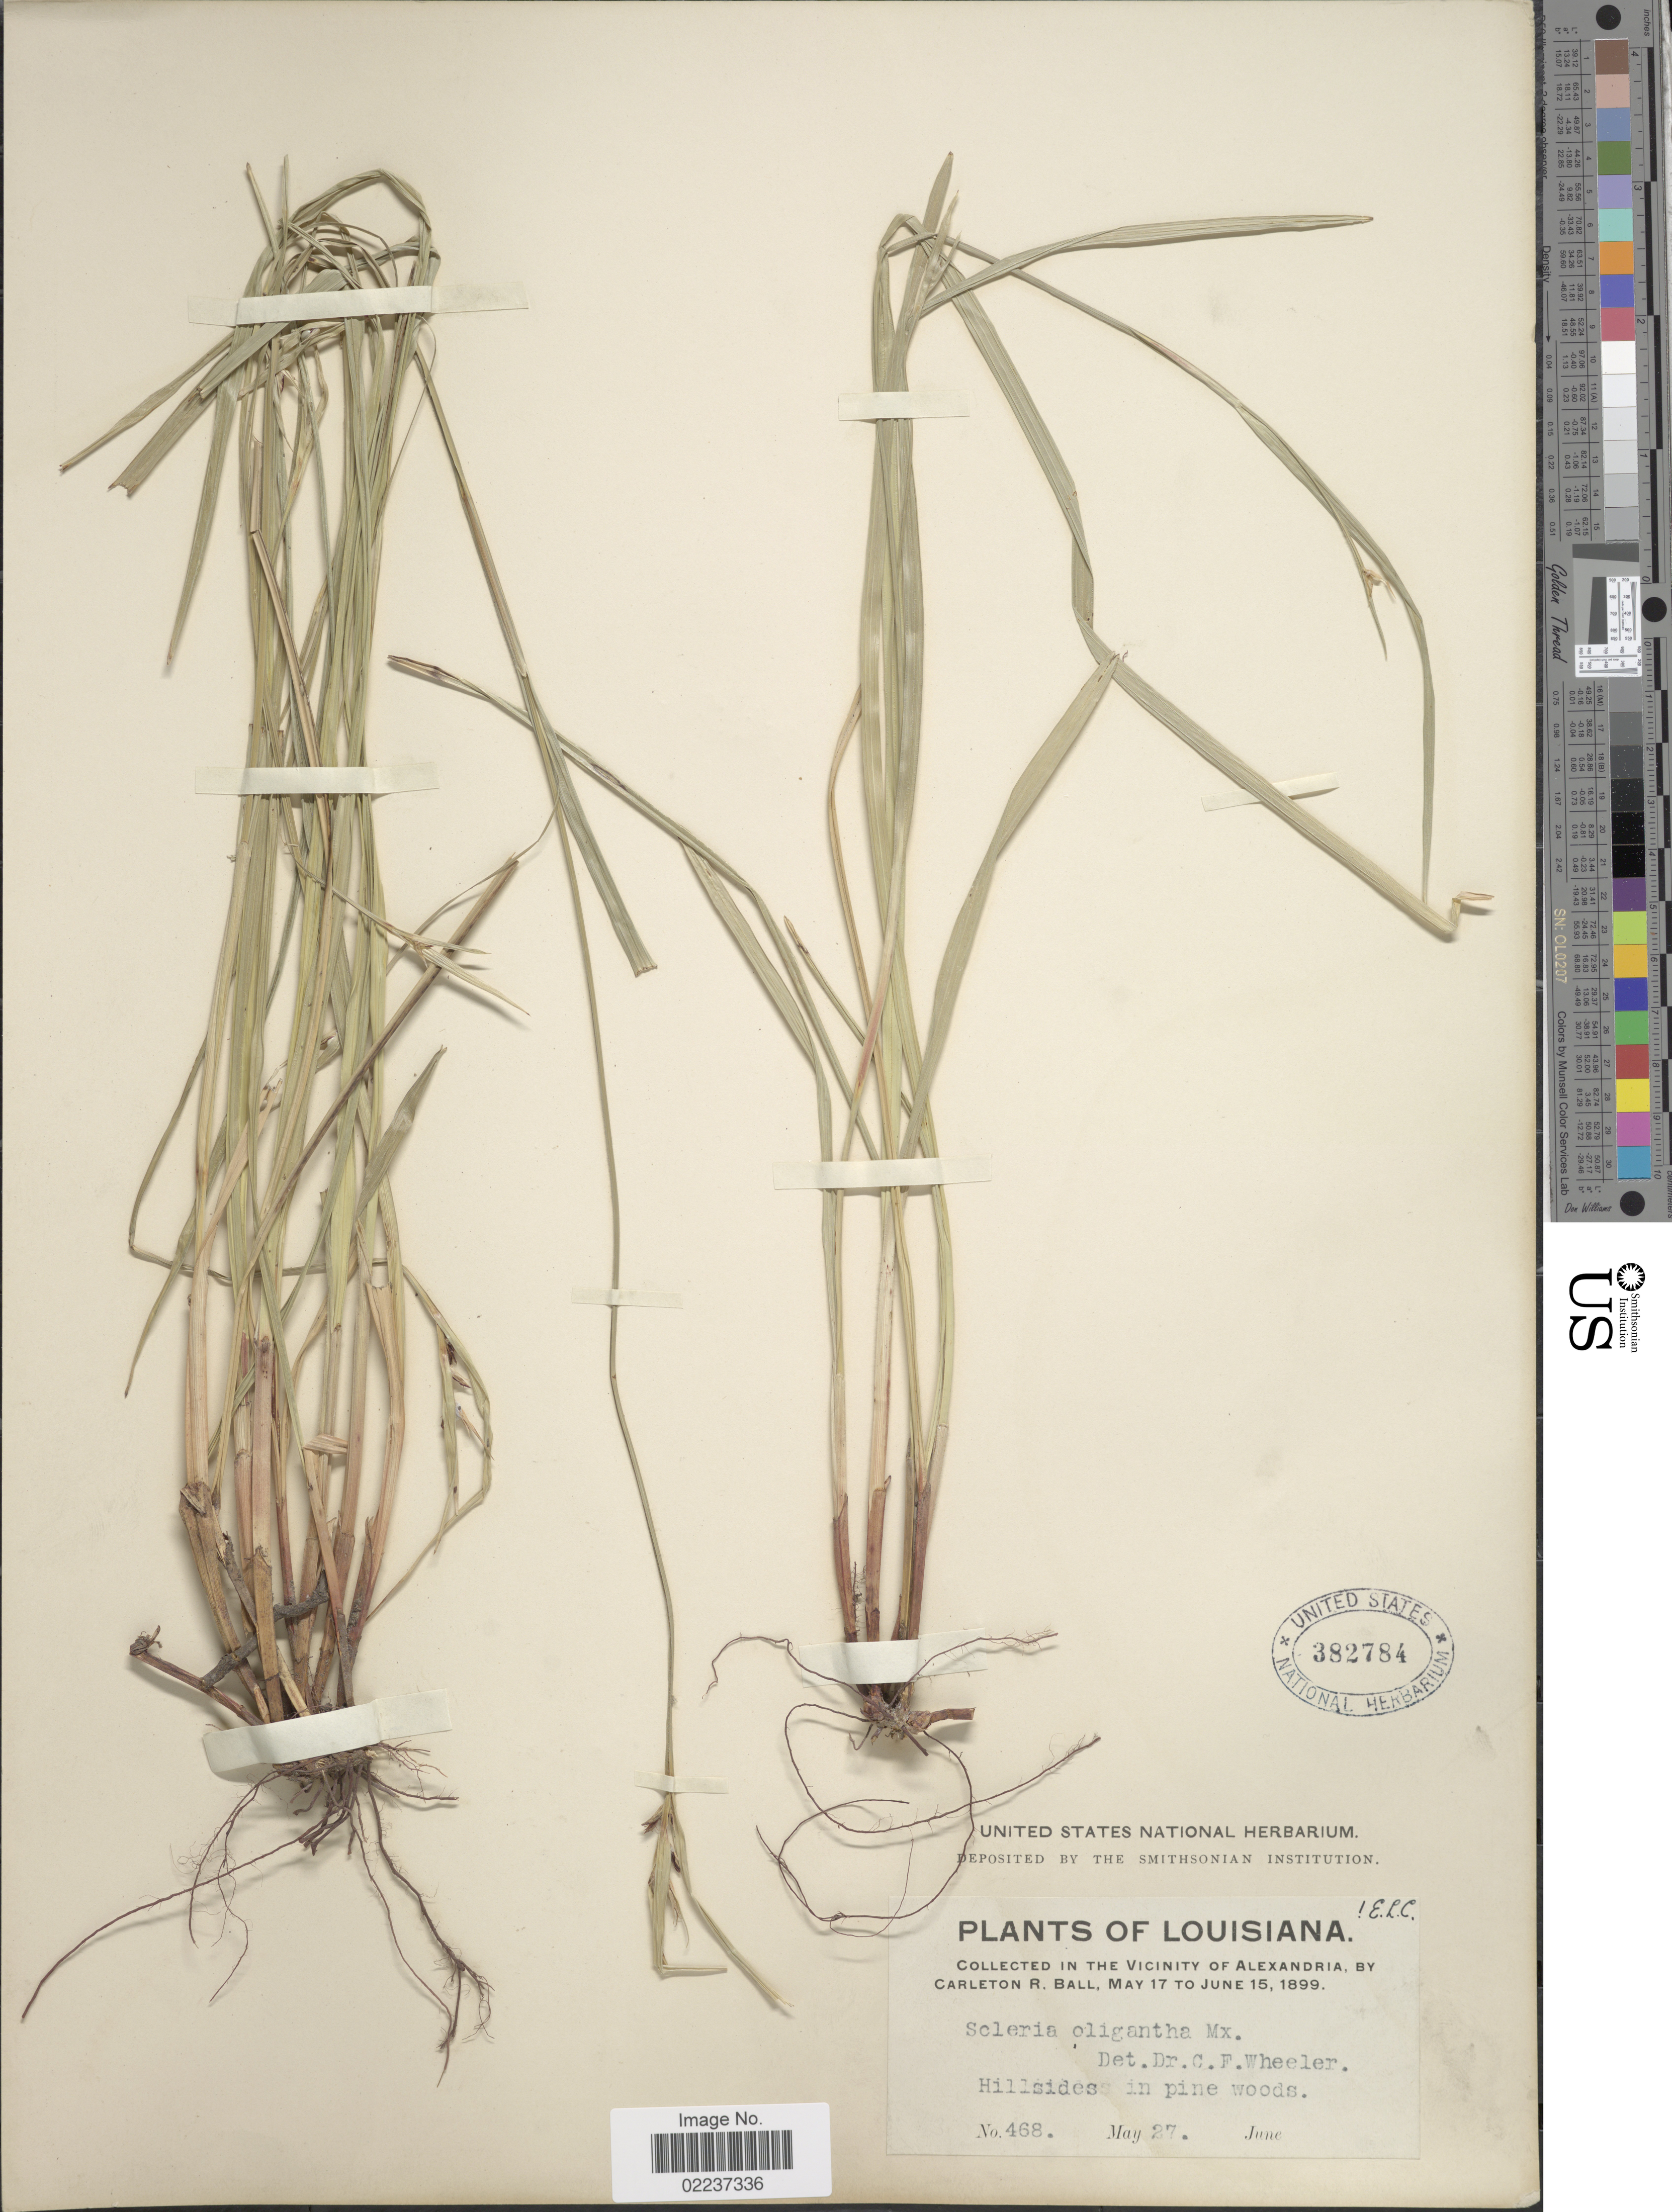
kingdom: Plantae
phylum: Tracheophyta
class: Liliopsida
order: Poales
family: Cyperaceae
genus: Scleria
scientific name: Scleria oligantha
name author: Michx.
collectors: C. R. Ball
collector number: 468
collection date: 1899-05-27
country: United States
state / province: Louisiana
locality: In the vicinity of Alexandria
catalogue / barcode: US 382784